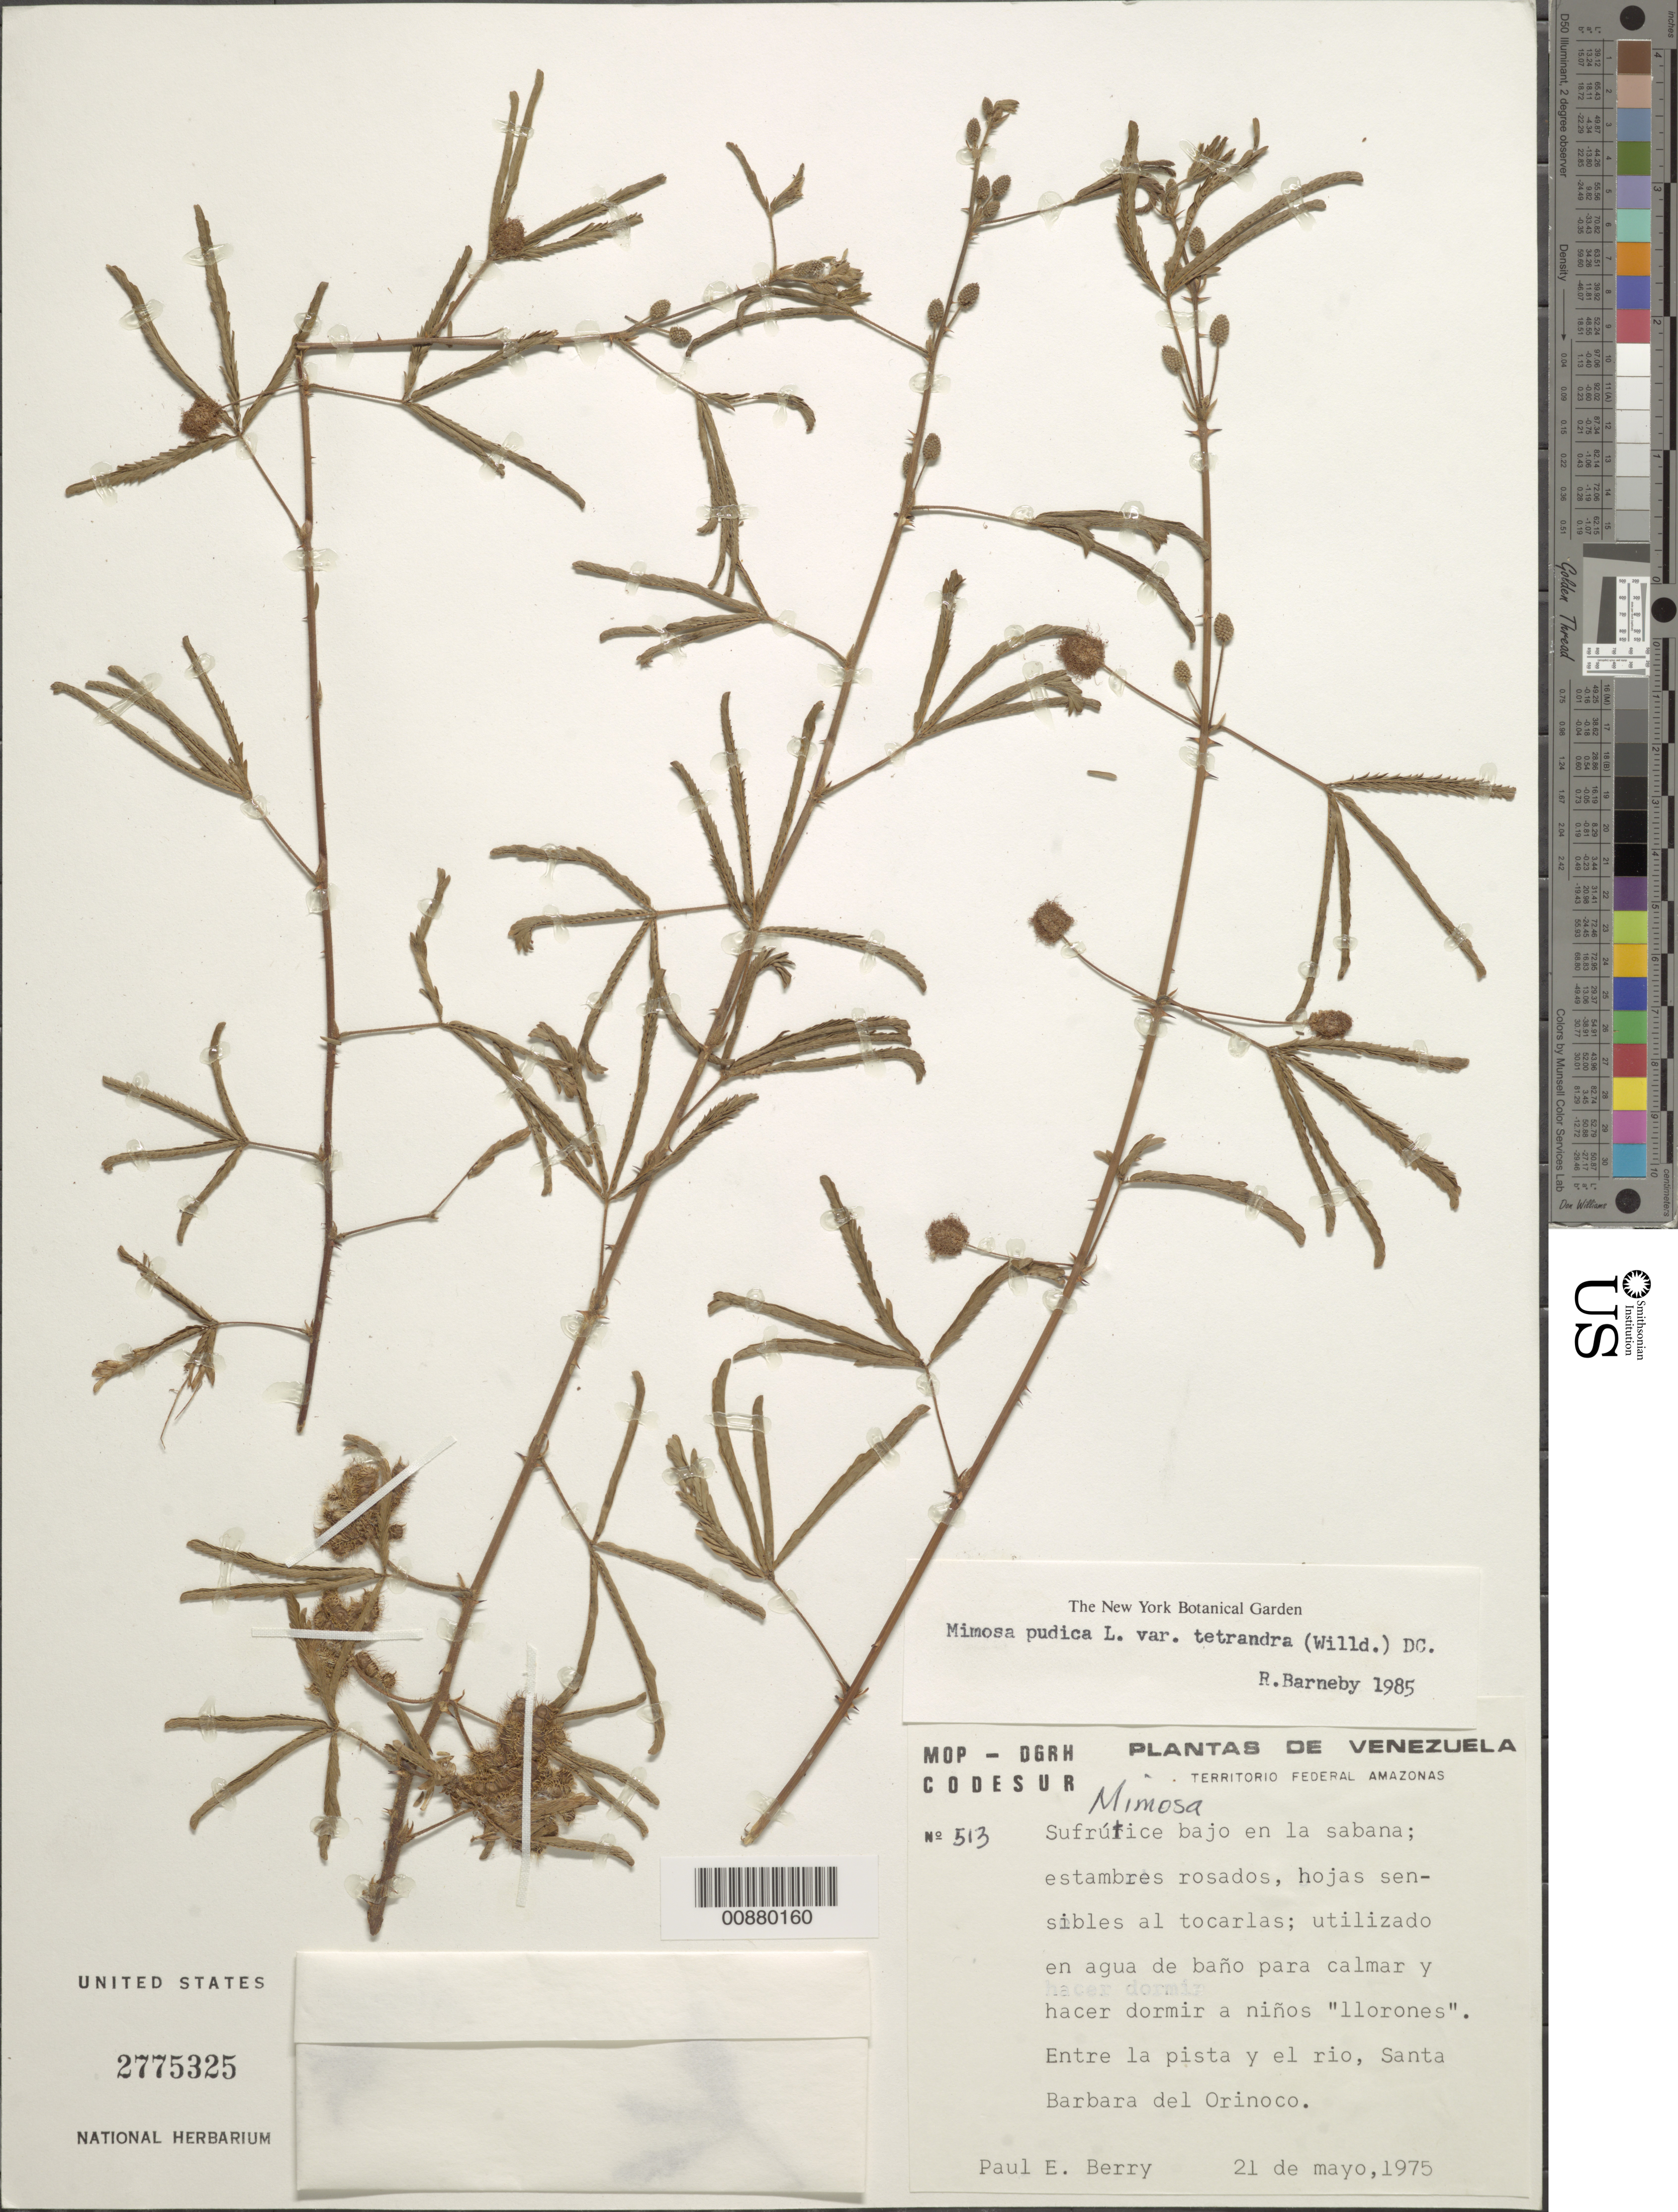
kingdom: Plantae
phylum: Tracheophyta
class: Magnoliopsida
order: Fabales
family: Fabaceae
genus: Mimosa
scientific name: Mimosa pudica var. tetrandra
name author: L.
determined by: Barneby, Rupert C., (NY)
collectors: P. E. Berry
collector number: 513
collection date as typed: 21-May-75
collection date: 1975-05-21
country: Venezuela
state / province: Amazonas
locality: Santa Barbara del Orinoco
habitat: Savanna, between river and airfield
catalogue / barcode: US 2775325